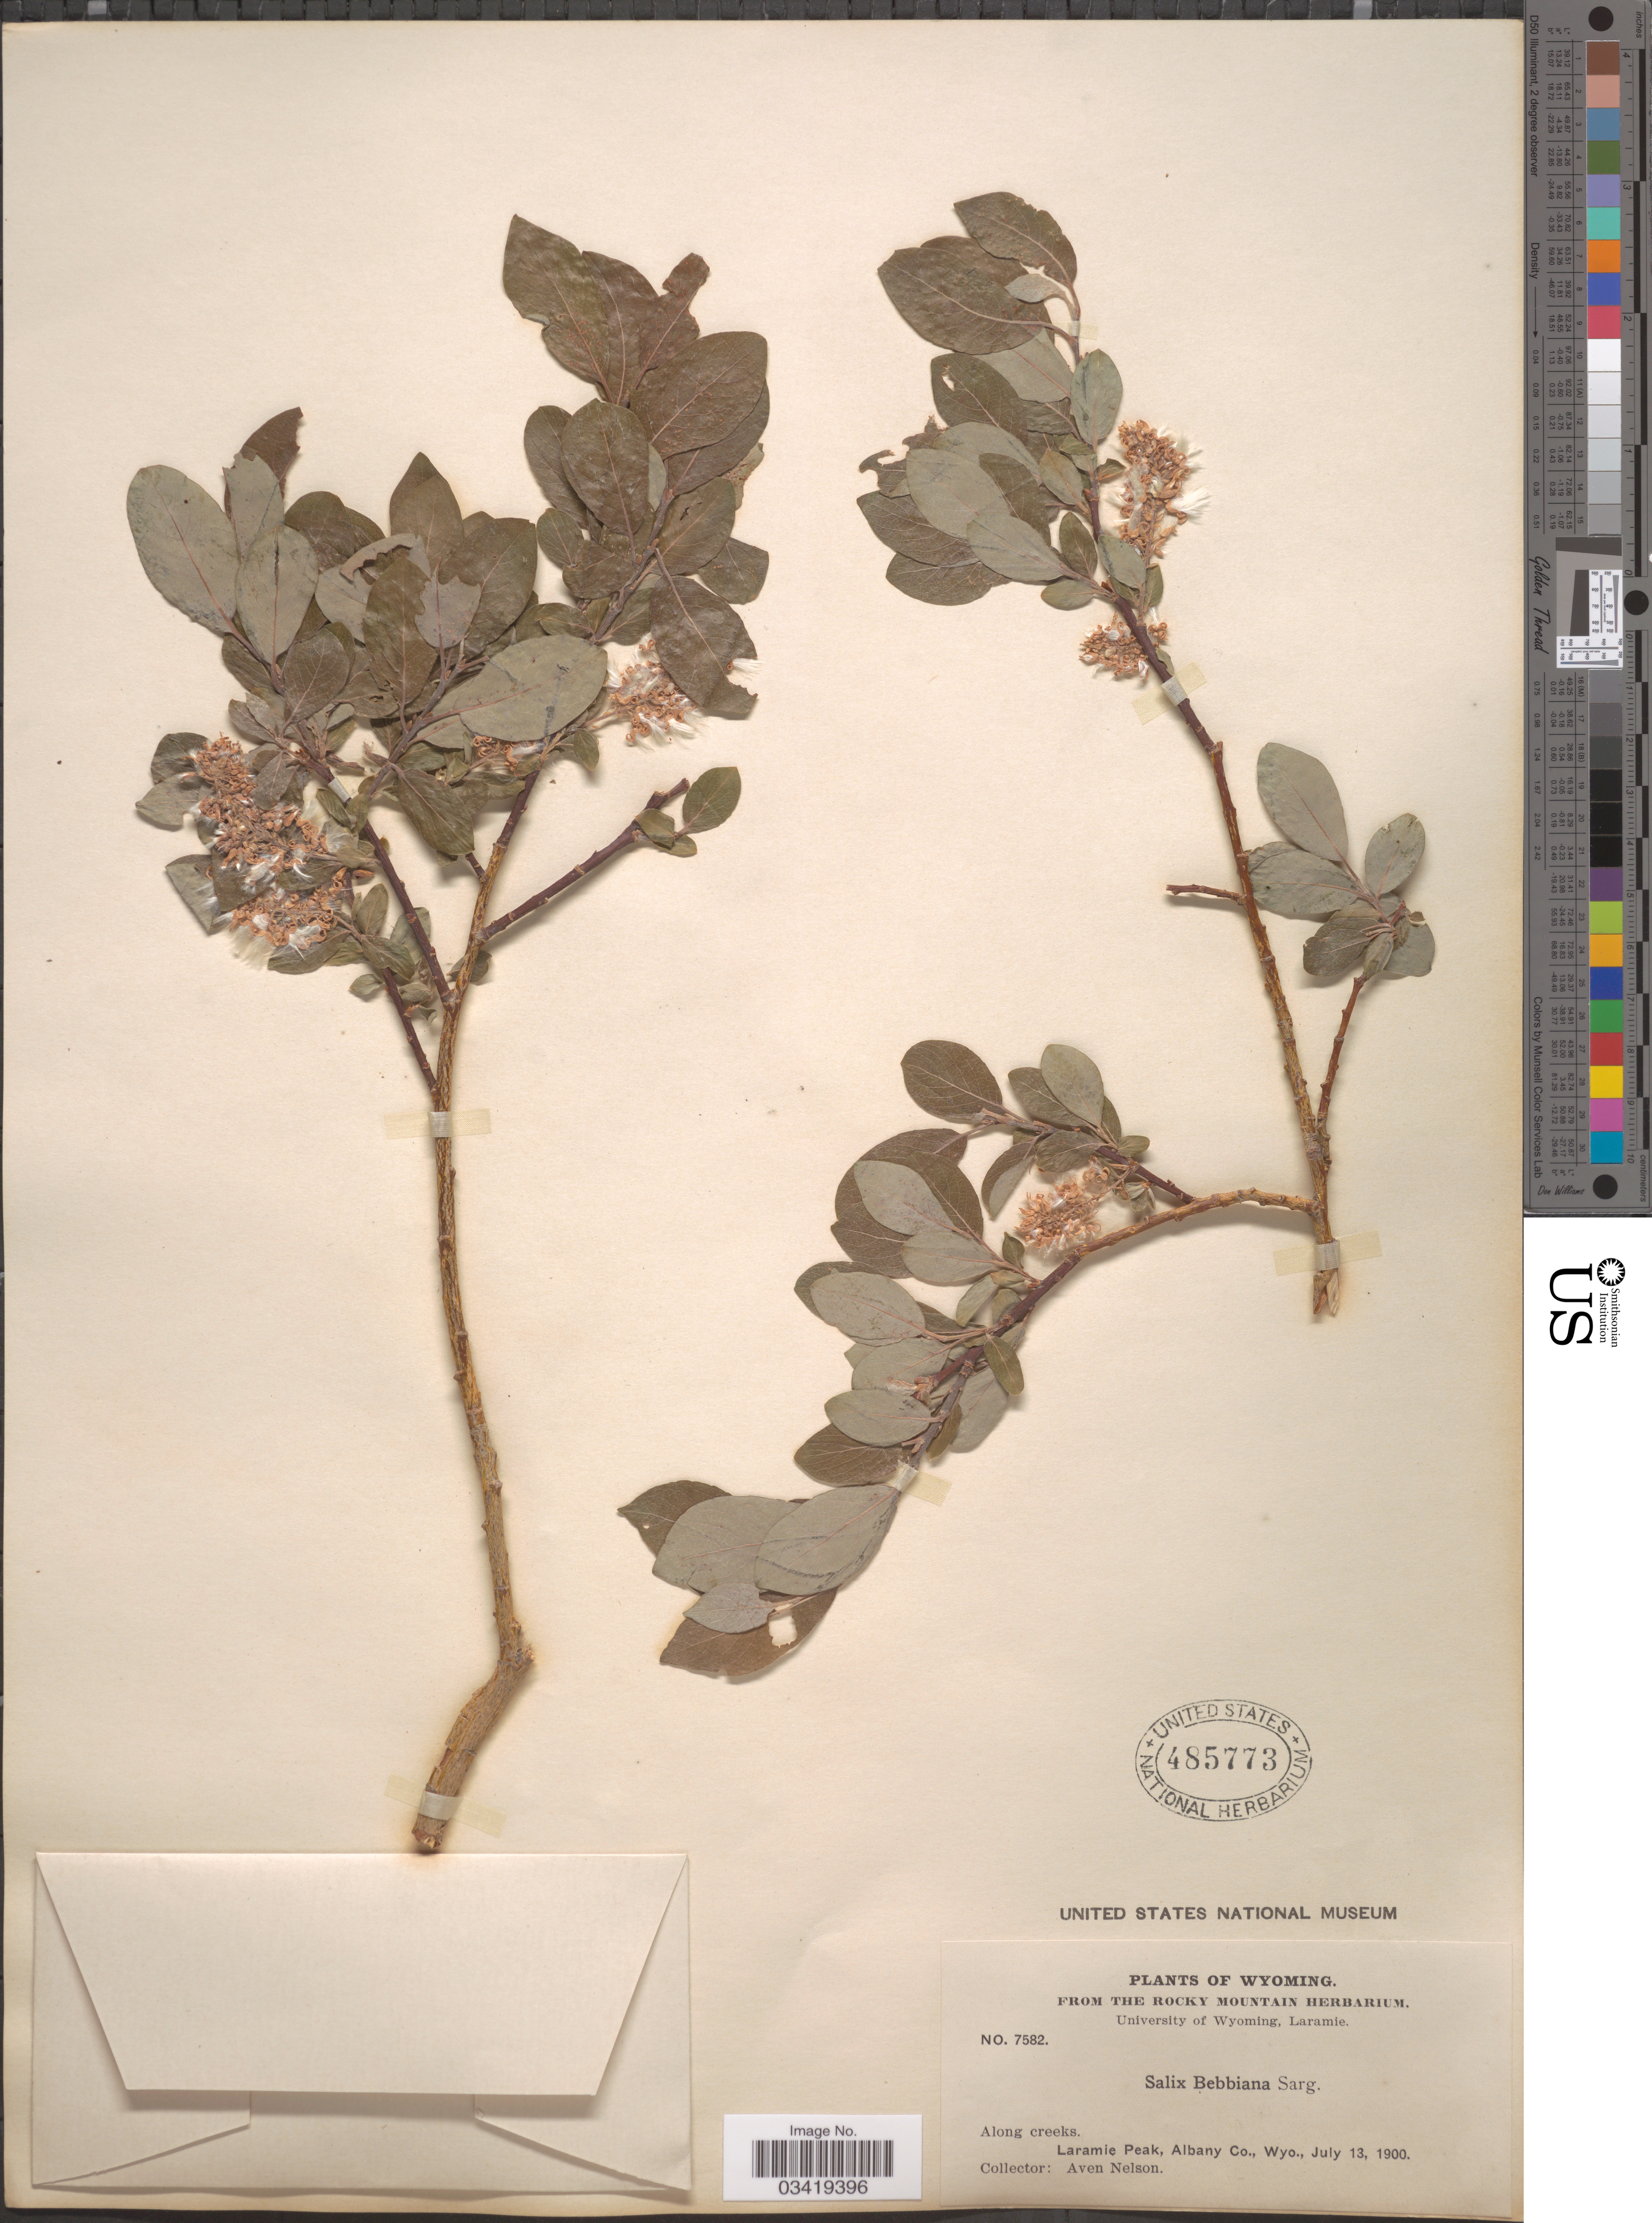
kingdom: Plantae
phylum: Tracheophyta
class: Magnoliopsida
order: Malpighiales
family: Salicaceae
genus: Salix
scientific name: Salix bebbiana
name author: Sarg.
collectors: A. Nelson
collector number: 7582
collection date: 1900-07-13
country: United States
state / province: Wyoming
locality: Laramie Peak, Albany Co.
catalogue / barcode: US 485773